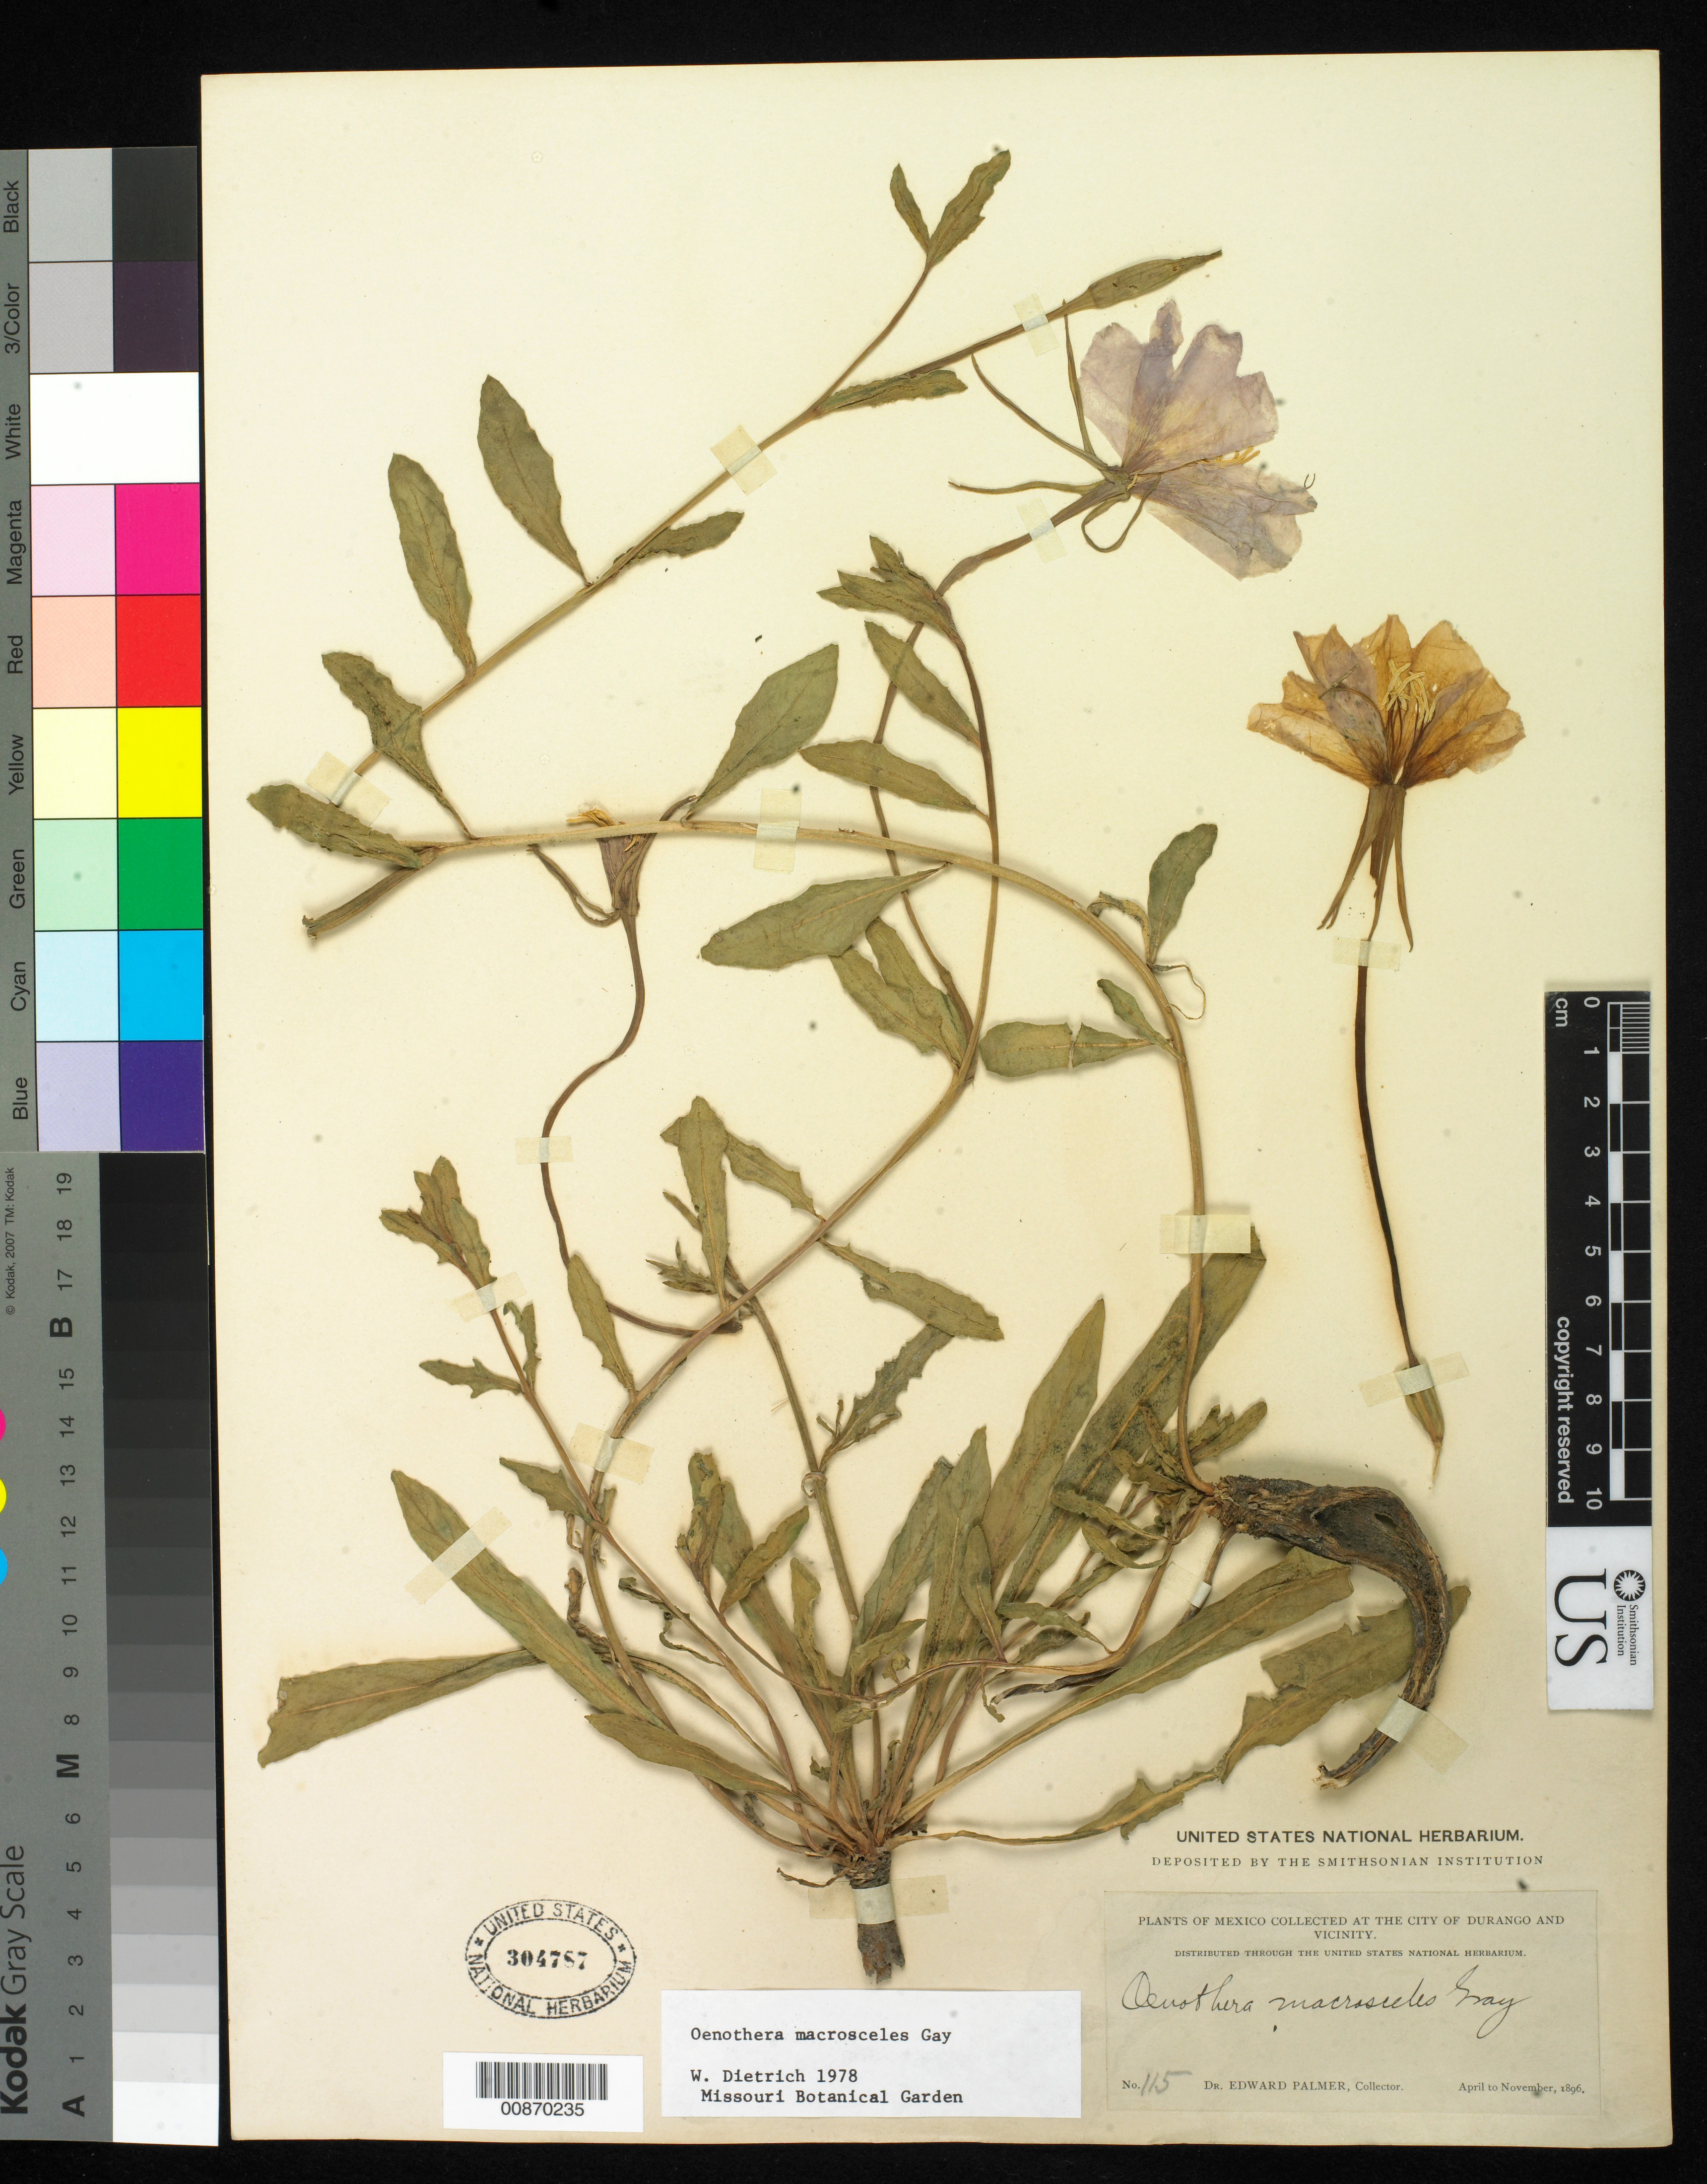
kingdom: Plantae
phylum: Tracheophyta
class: Magnoliopsida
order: Myrtales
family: Onagraceae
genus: Oenothera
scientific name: Oenothera macrosceles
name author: A. Gray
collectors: E. Palmer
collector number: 115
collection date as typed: Apr 1896 to -- Nov 1896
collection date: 1896-04/1896-11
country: Mexico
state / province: Durango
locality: City of Durango and vicinity.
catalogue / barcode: US 304787